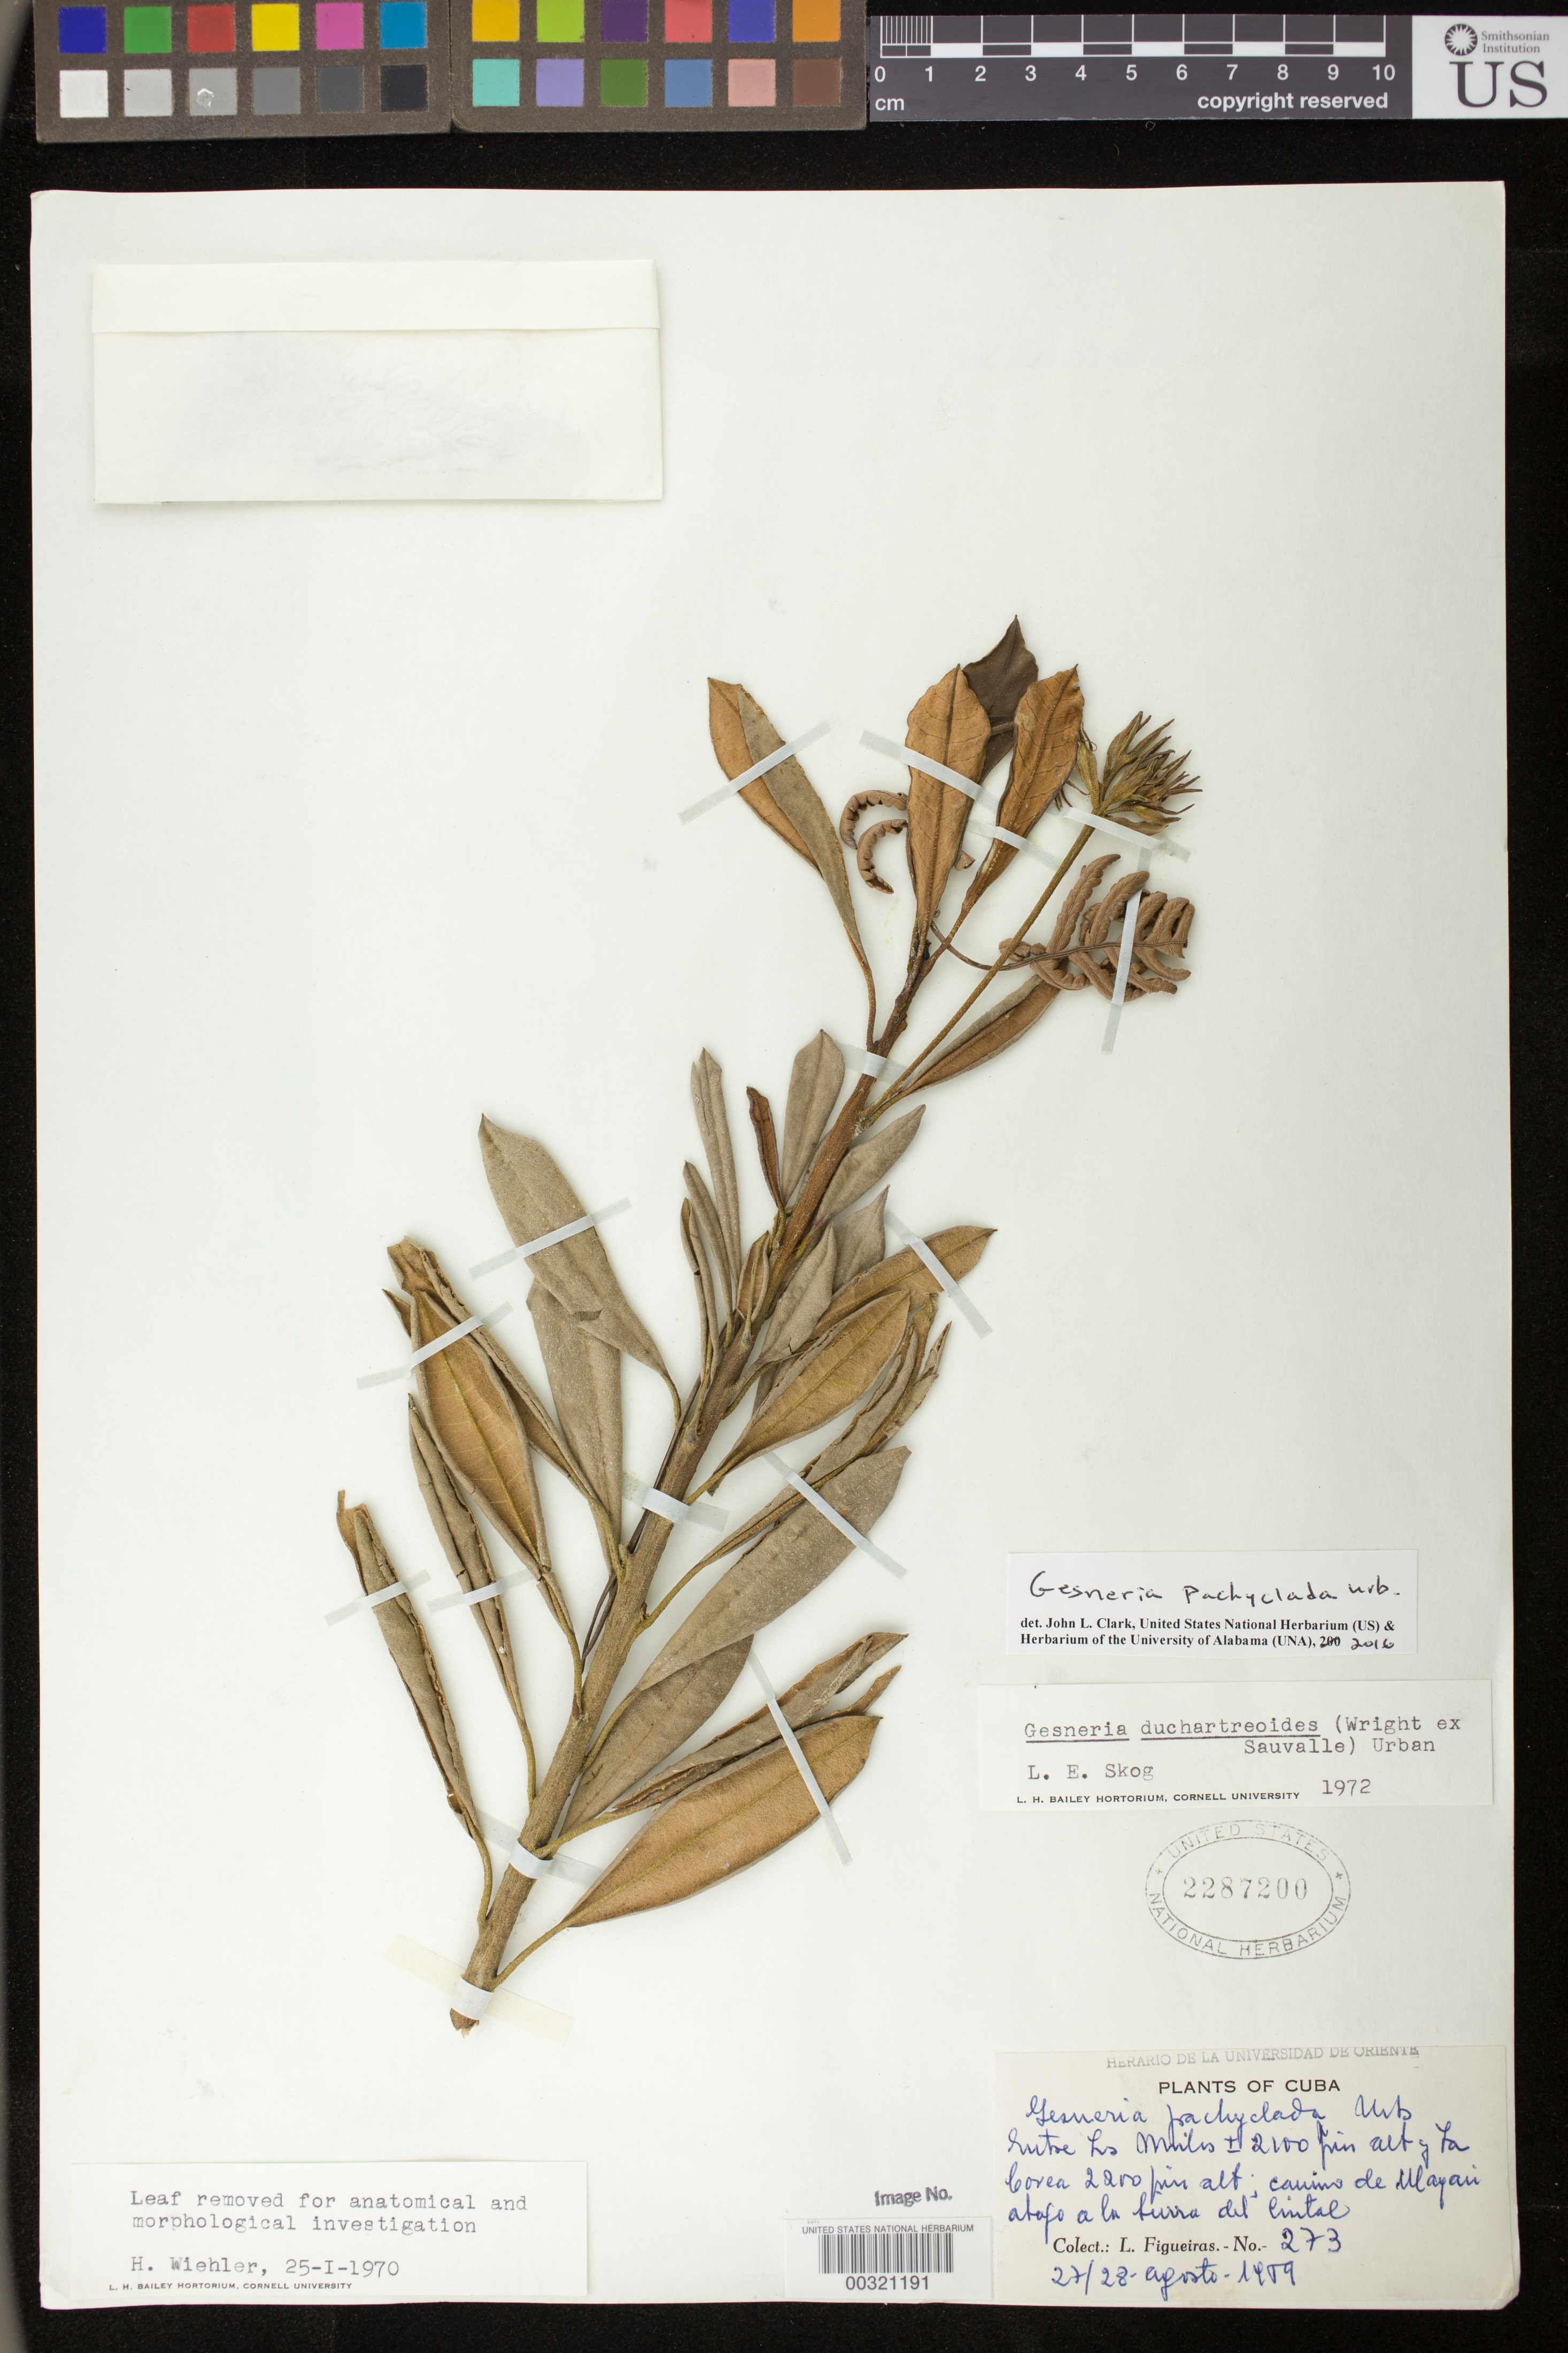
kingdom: Plantae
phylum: Tracheophyta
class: Magnoliopsida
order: Lamiales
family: Gesneriaceae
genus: Gesneria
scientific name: Gesneria pachyclada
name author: Urb.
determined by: Clark, J. L., (SEL), The Marie Selby Botanical Garden (UNITED STATES)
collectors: M. López Figueiras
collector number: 273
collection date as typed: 27-28 Aug 1959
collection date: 1959-08-27/1959-08-28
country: Cuba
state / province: Oriente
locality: Entre Las Milis y La Corea; camino de Ulayan abajo a la Sierra del Cintal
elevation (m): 640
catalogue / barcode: US 2287200